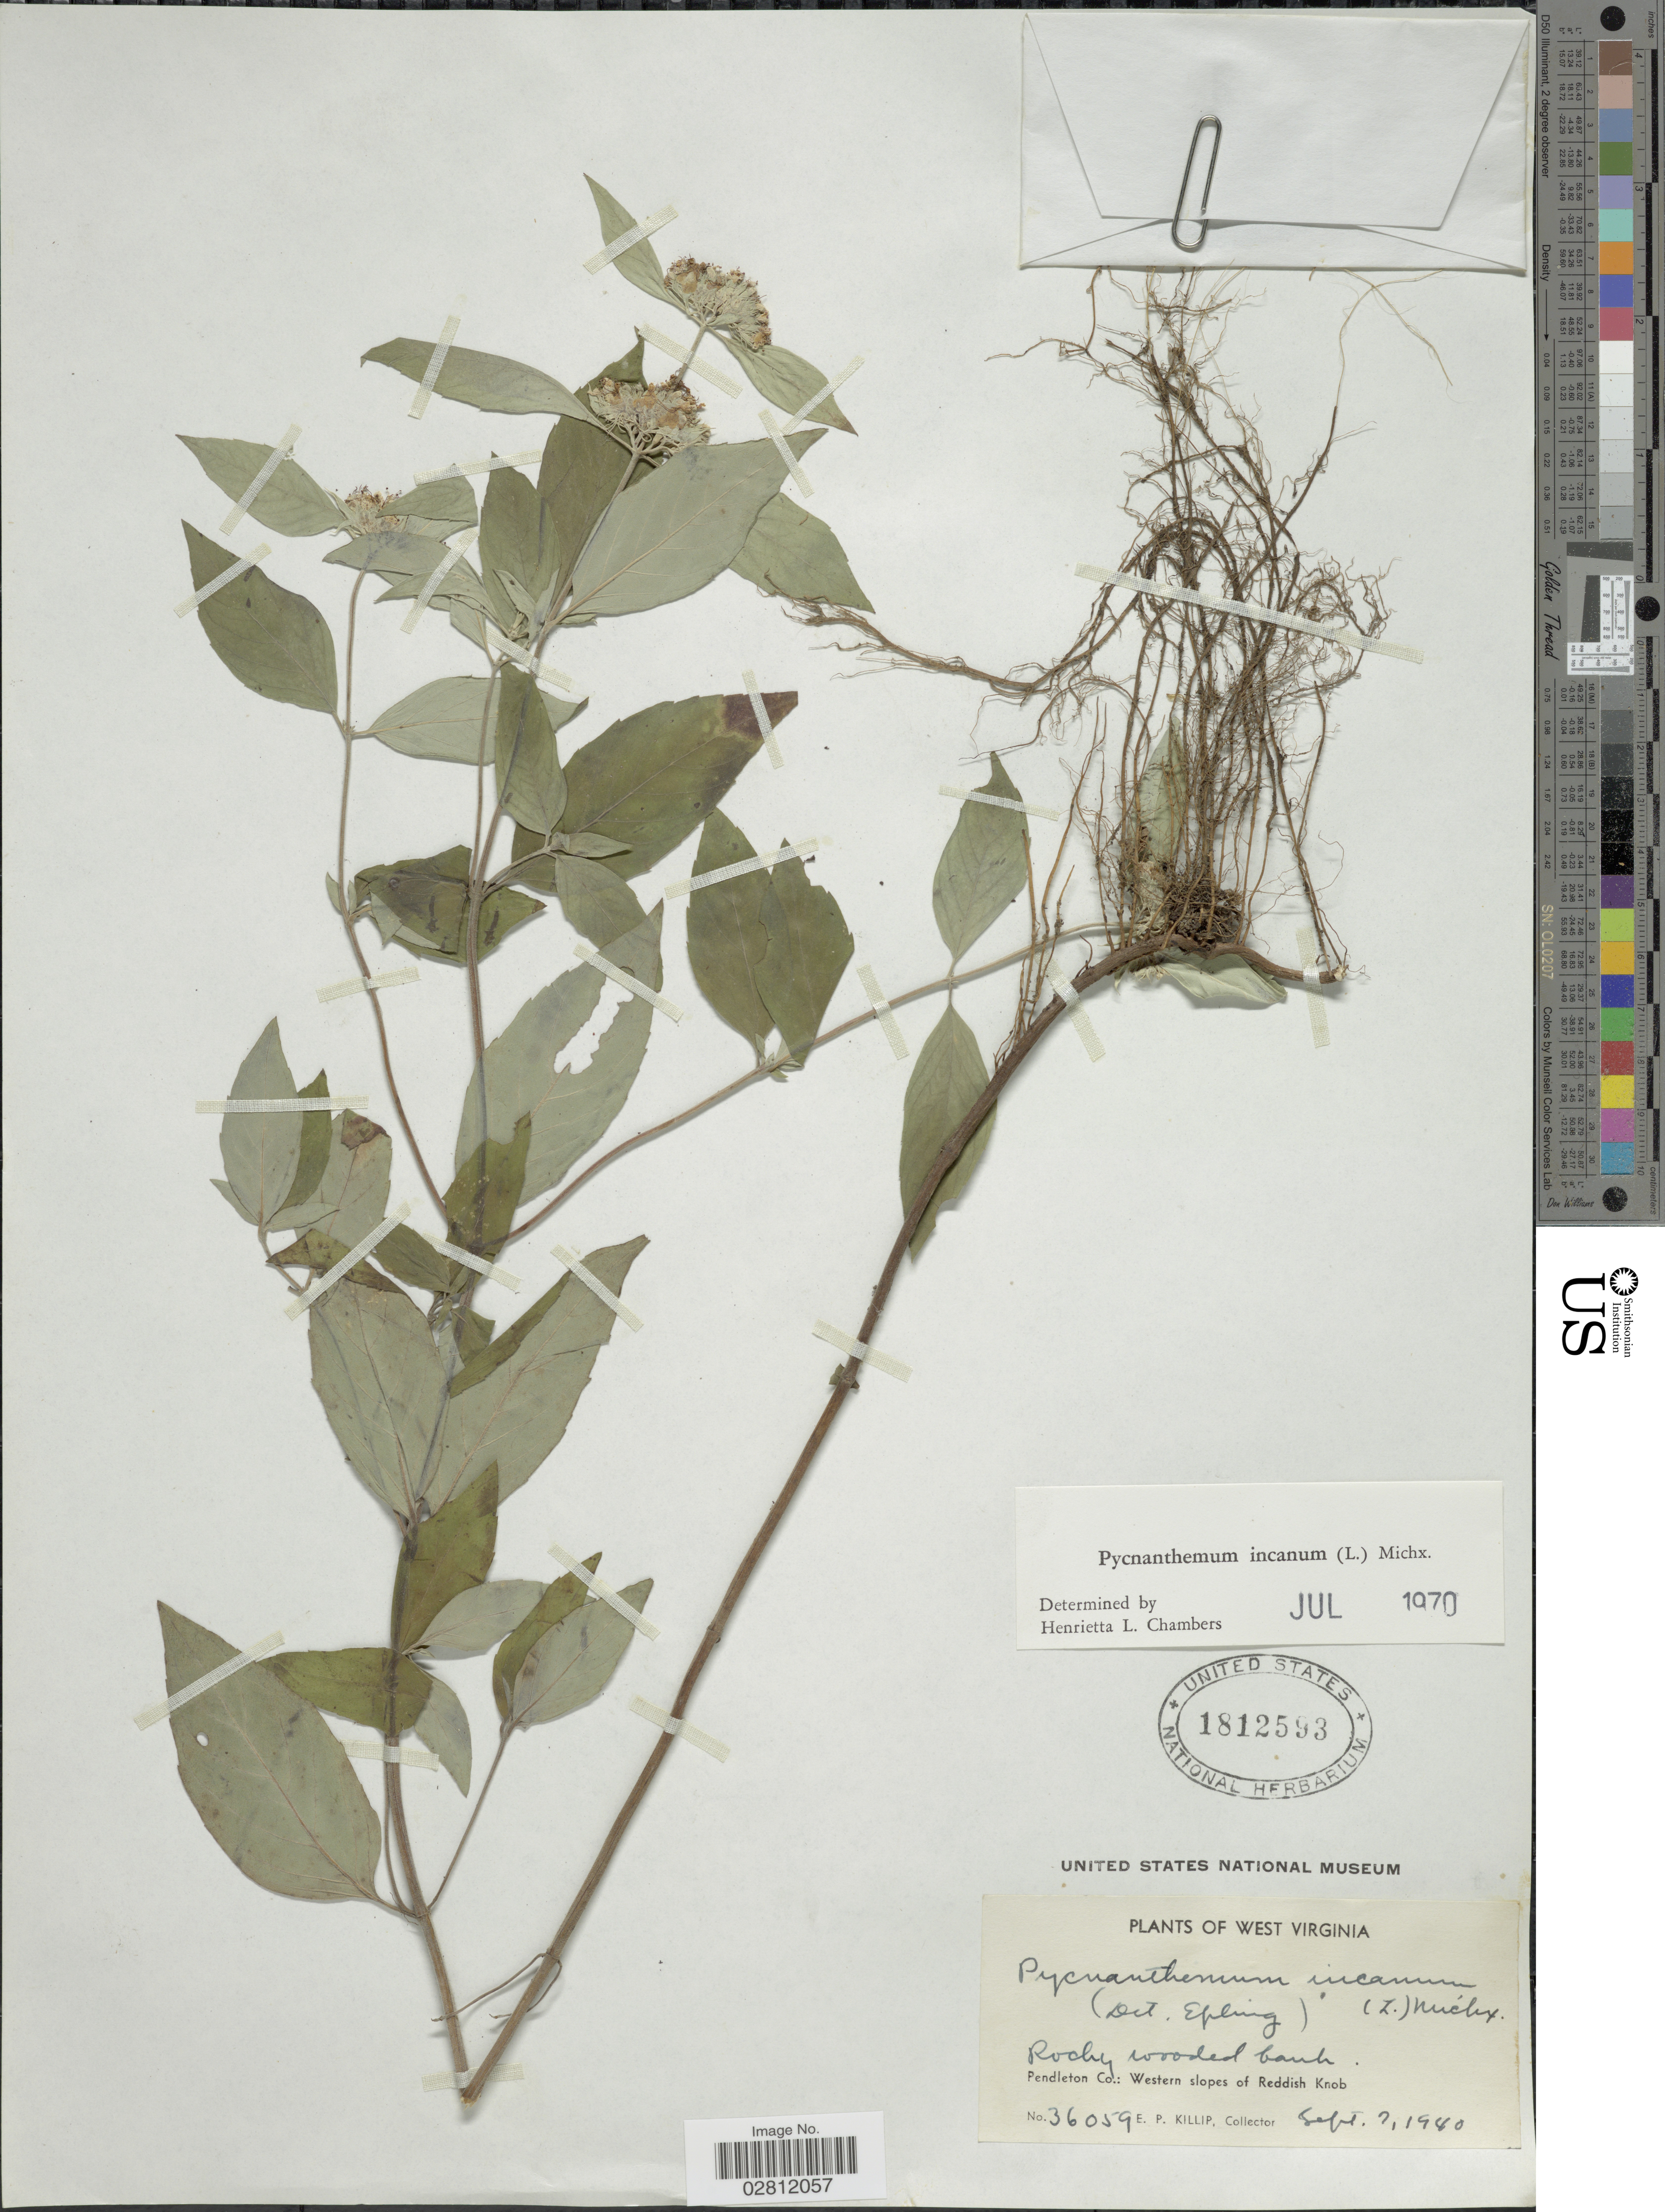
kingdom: Plantae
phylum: Tracheophyta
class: Magnoliopsida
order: Lamiales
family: Lamiaceae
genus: Pycnanthemum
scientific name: Pycnanthemum incanum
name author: (L.) Michx.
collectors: E. P. Killip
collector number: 36059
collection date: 1940-09-07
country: United States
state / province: West Virginia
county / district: Pendleton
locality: Rocky wooded bank, Pendleton Co., Western slopes of Reddish Knob.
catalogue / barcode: US 1812593